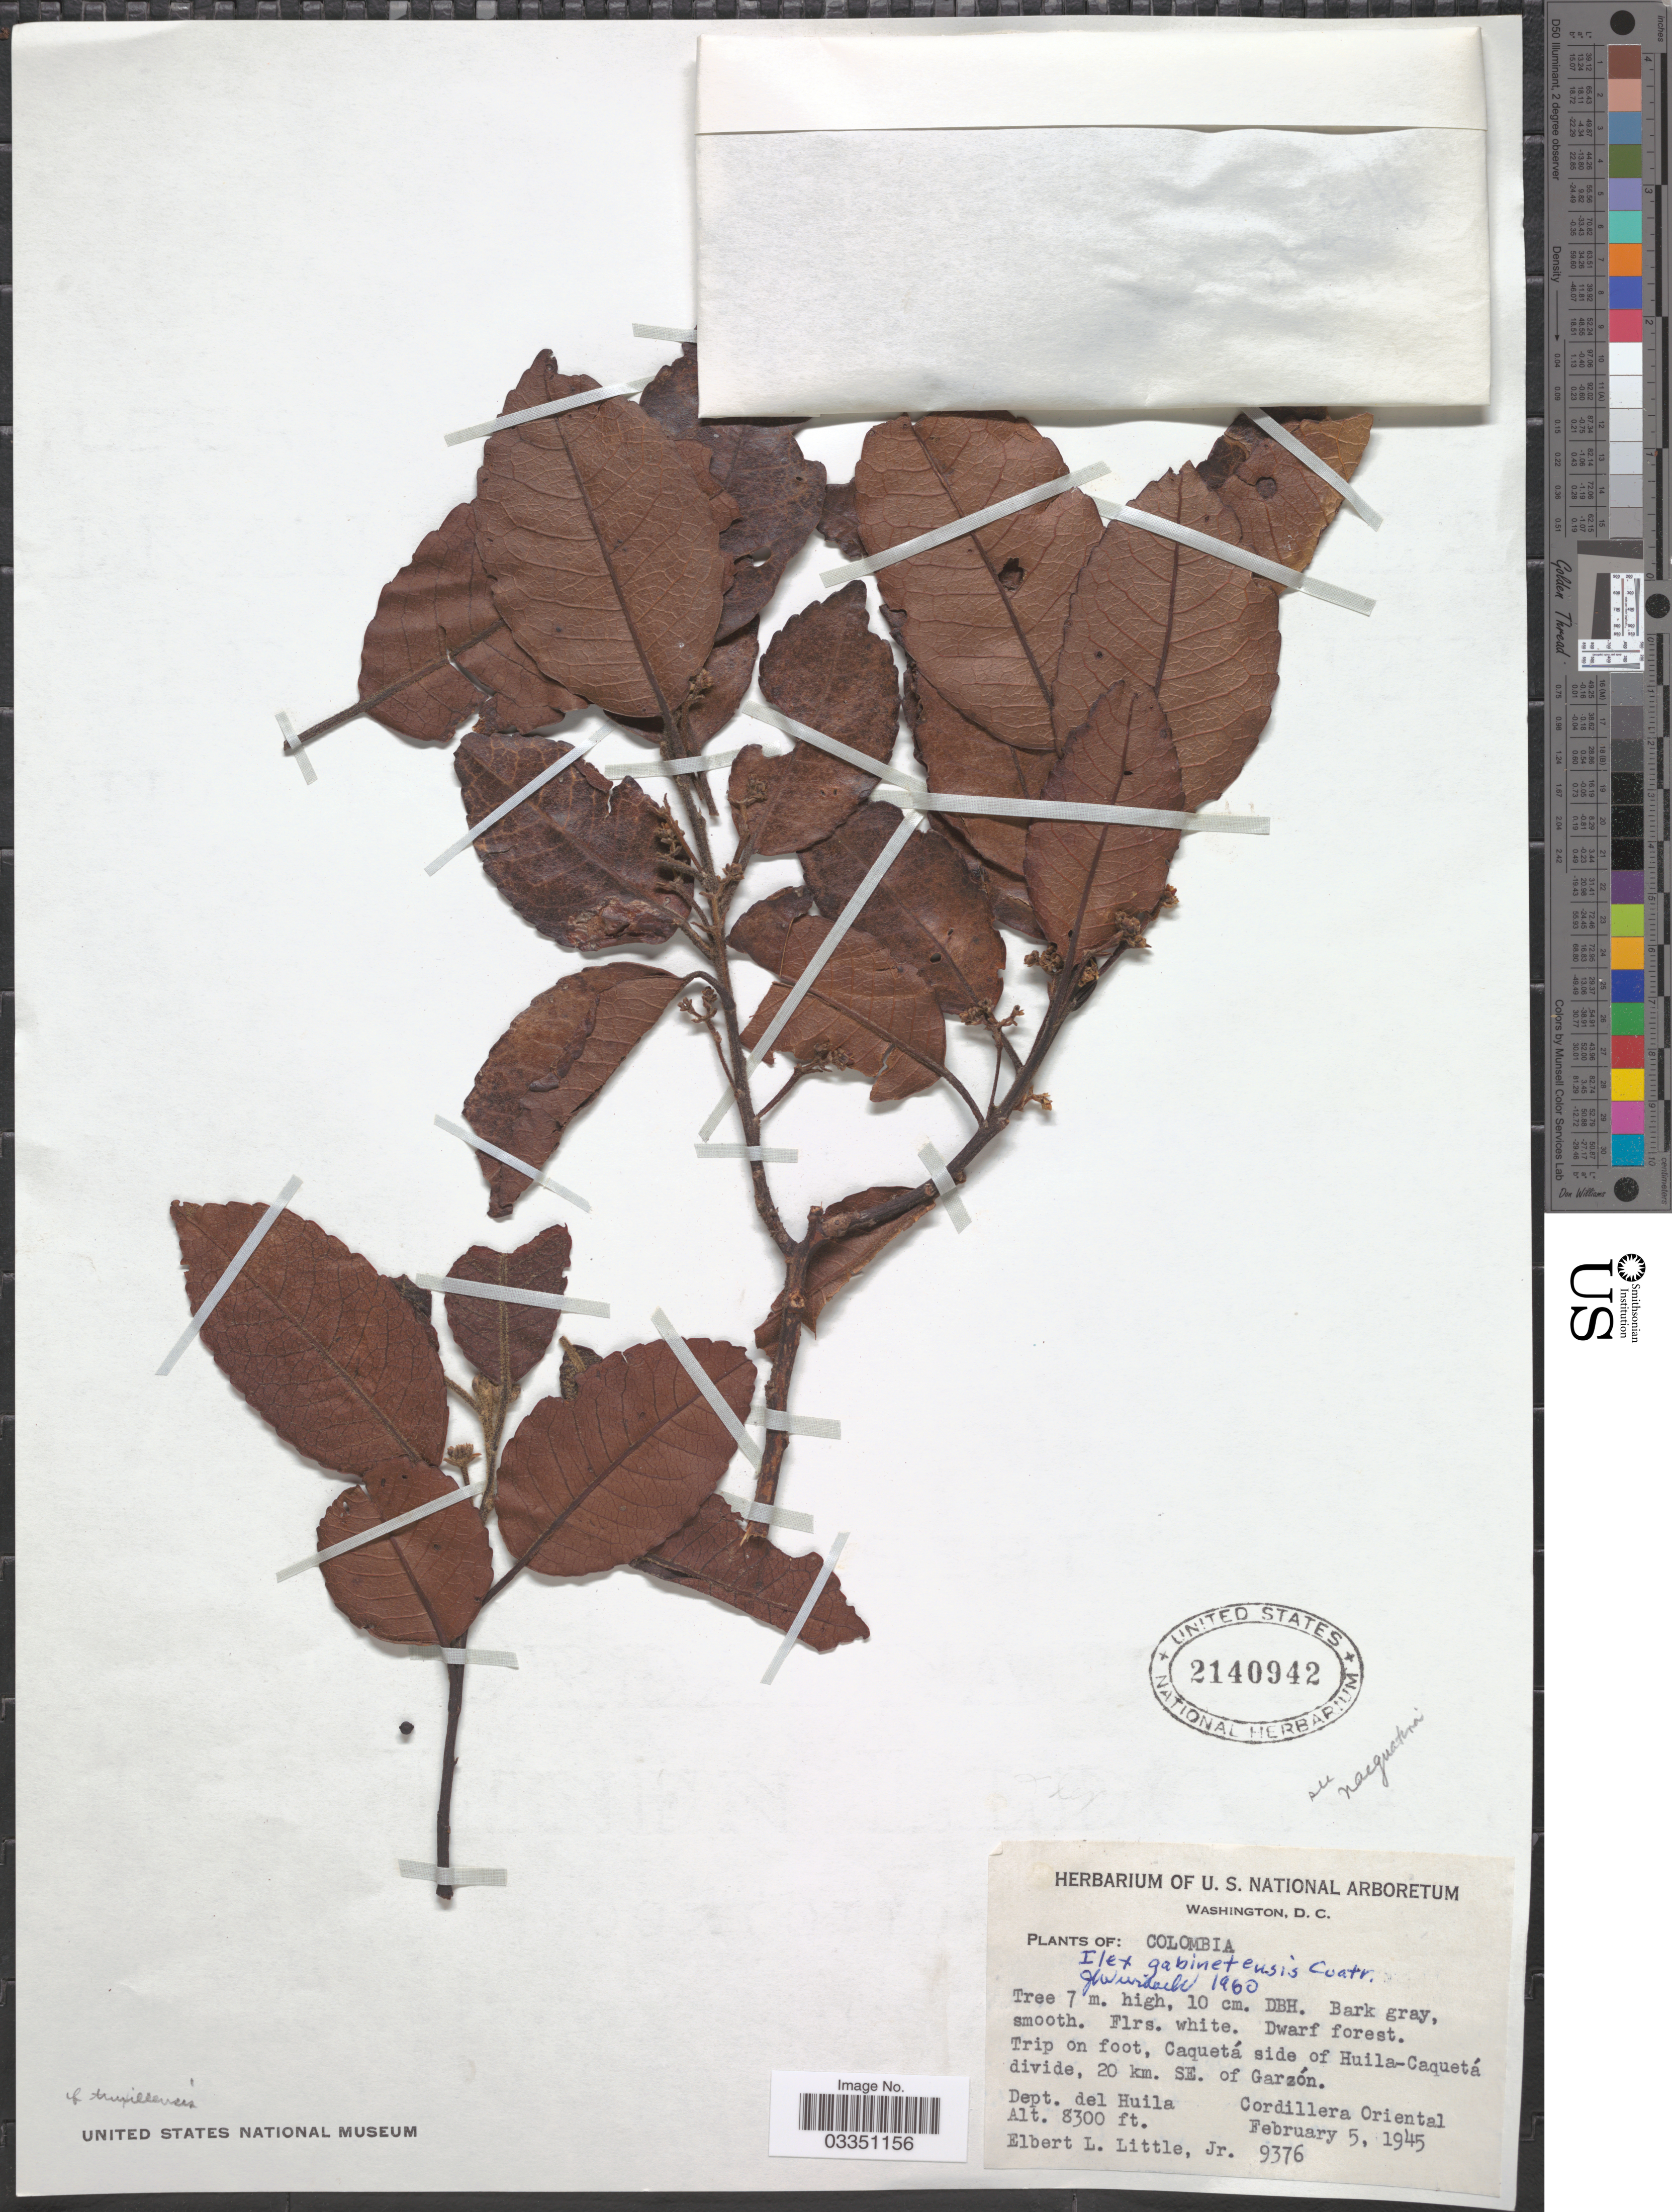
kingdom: Plantae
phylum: Tracheophyta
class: Magnoliopsida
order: Aquifoliales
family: Aquifoliaceae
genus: Ilex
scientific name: Ilex gabinetensis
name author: Cuatrec.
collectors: E. L. Little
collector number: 9376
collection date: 1945-02-05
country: Colombia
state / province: Huila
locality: Trip on foot, Caquetá side of Huila-Caquetá divide, 20 km. SE. of Garzón. Dept. del Huila. Cordillera Oriental.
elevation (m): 2530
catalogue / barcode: US 2140942